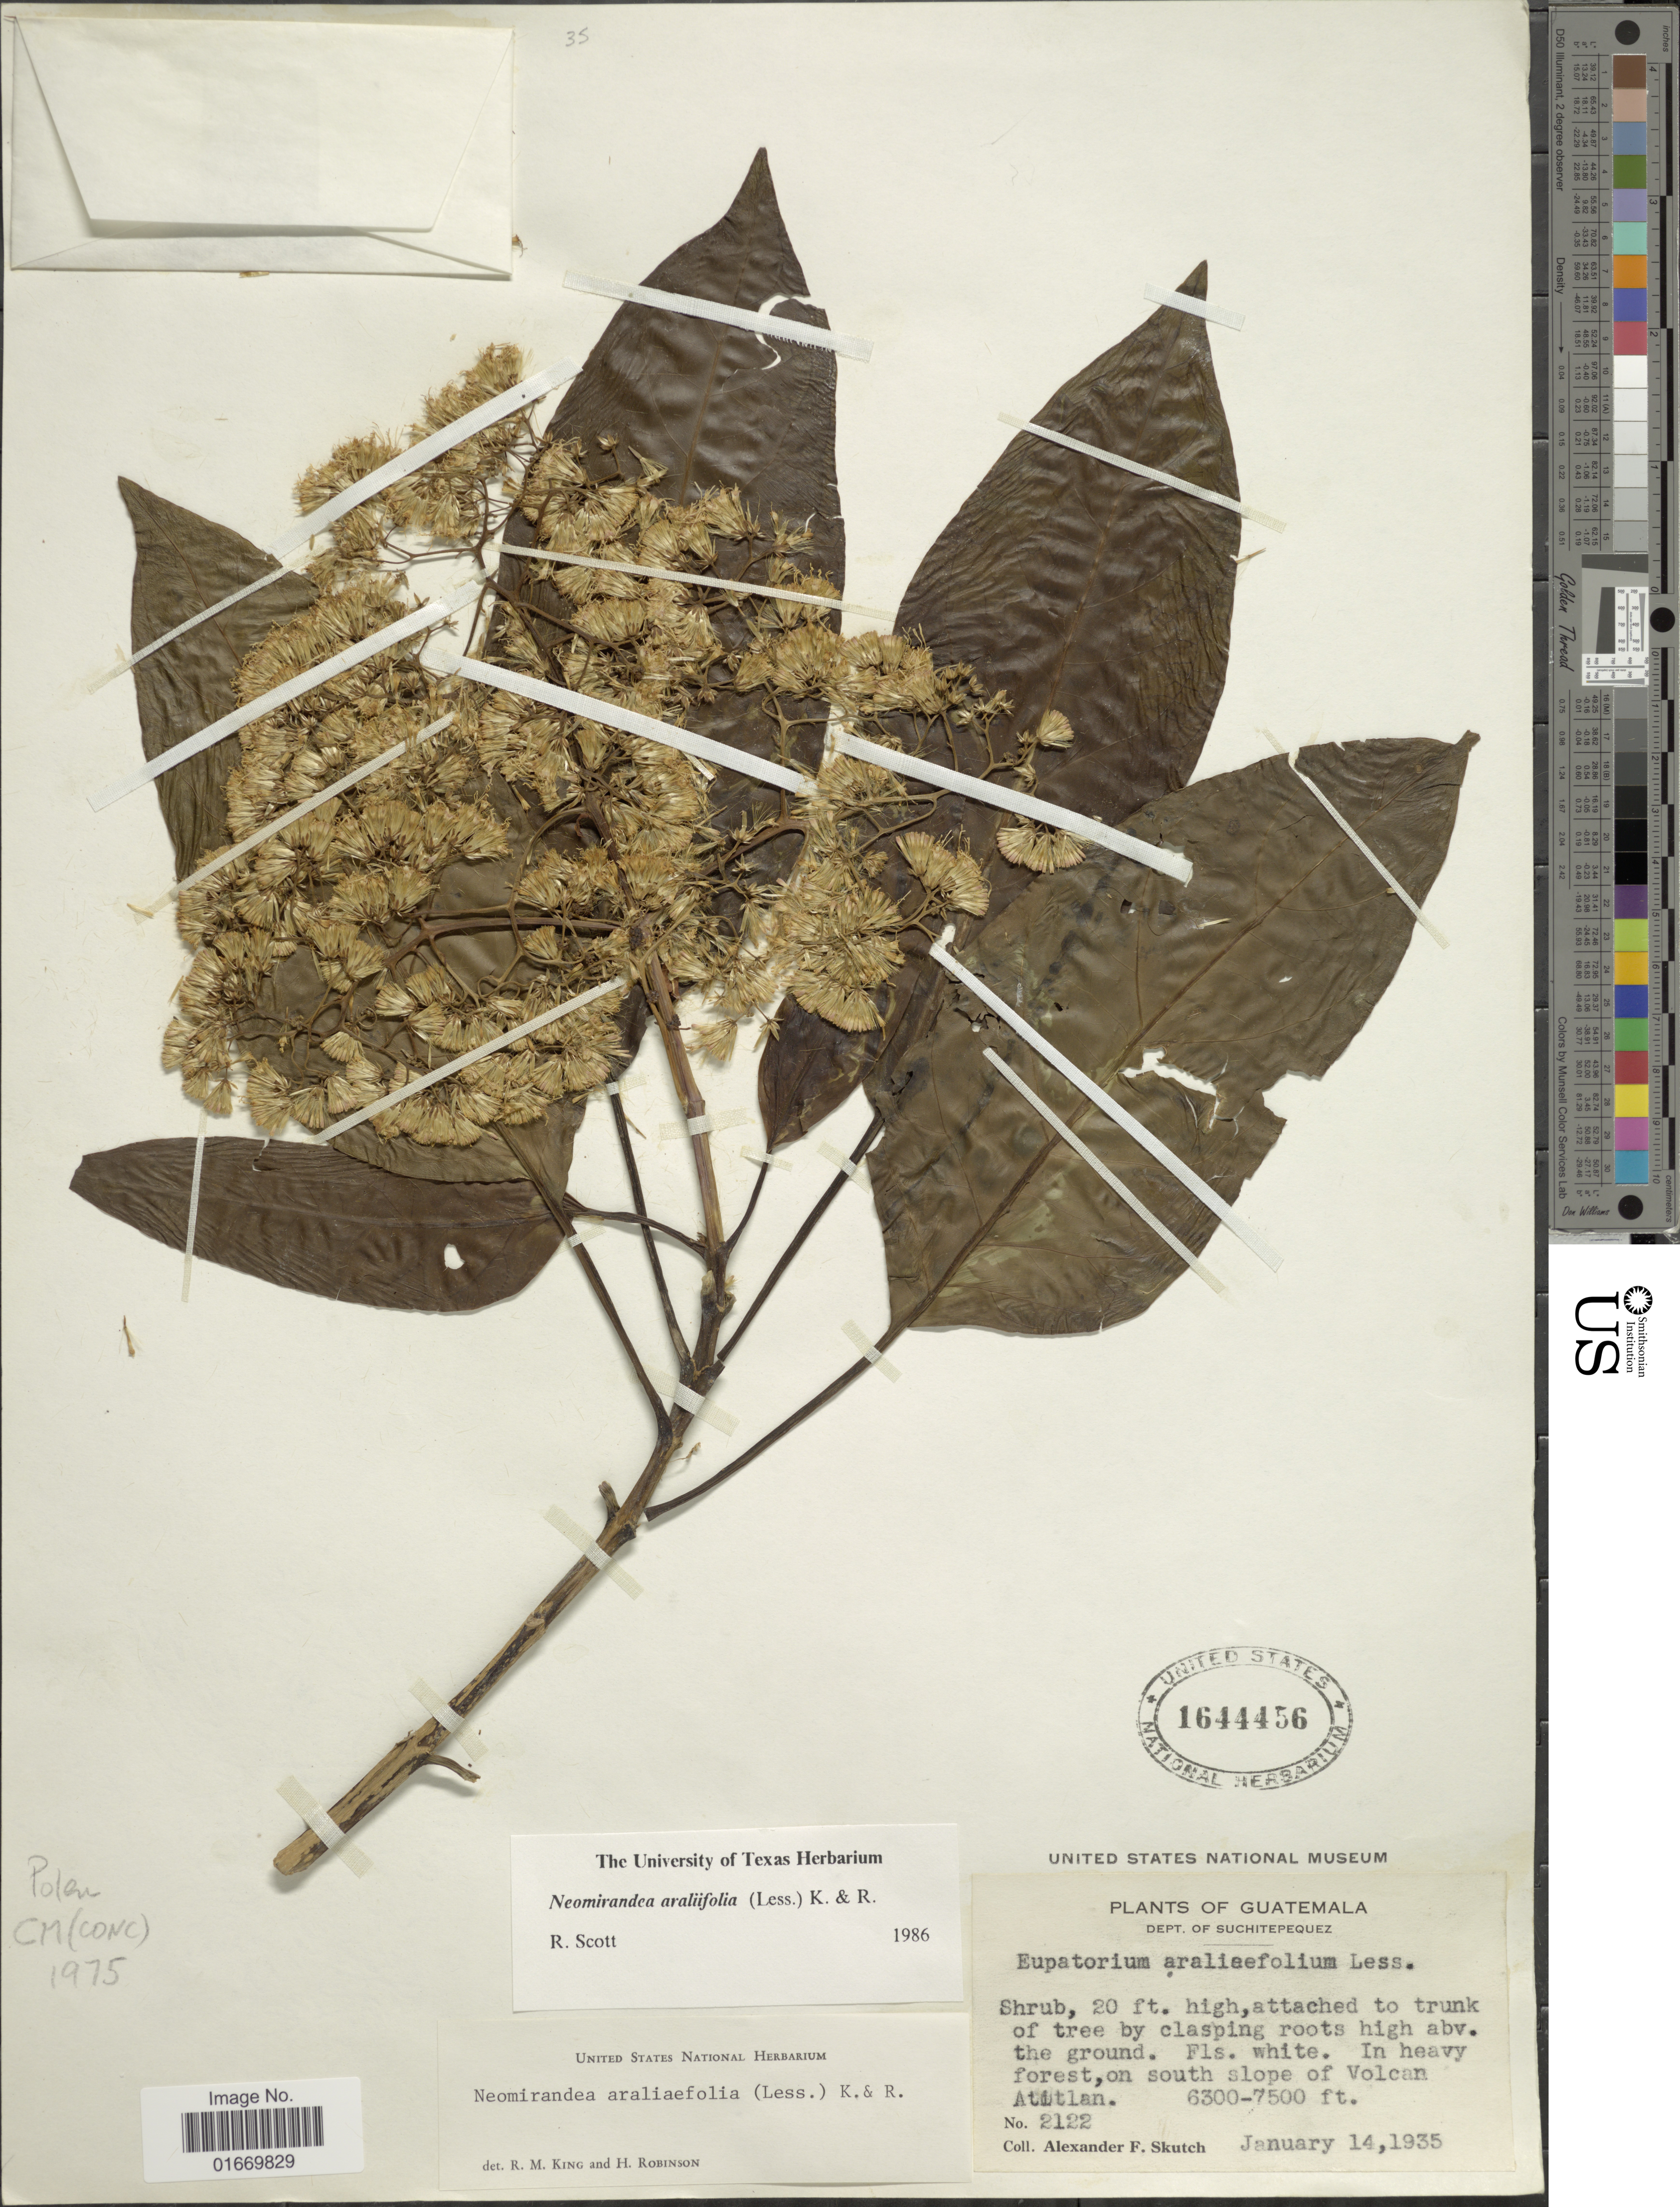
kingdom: Plantae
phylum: Tracheophyta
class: Magnoliopsida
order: Asterales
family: Asteraceae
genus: Neomirandea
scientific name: Neomirandea araliaefolia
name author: (Less.) R.M. King & H. Rob.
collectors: A. F. Skutch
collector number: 2122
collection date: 1935-01-14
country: Guatemala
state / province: Suchitepéquez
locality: On south slope of Volcan Atitlan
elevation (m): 1920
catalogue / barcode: US 1644456